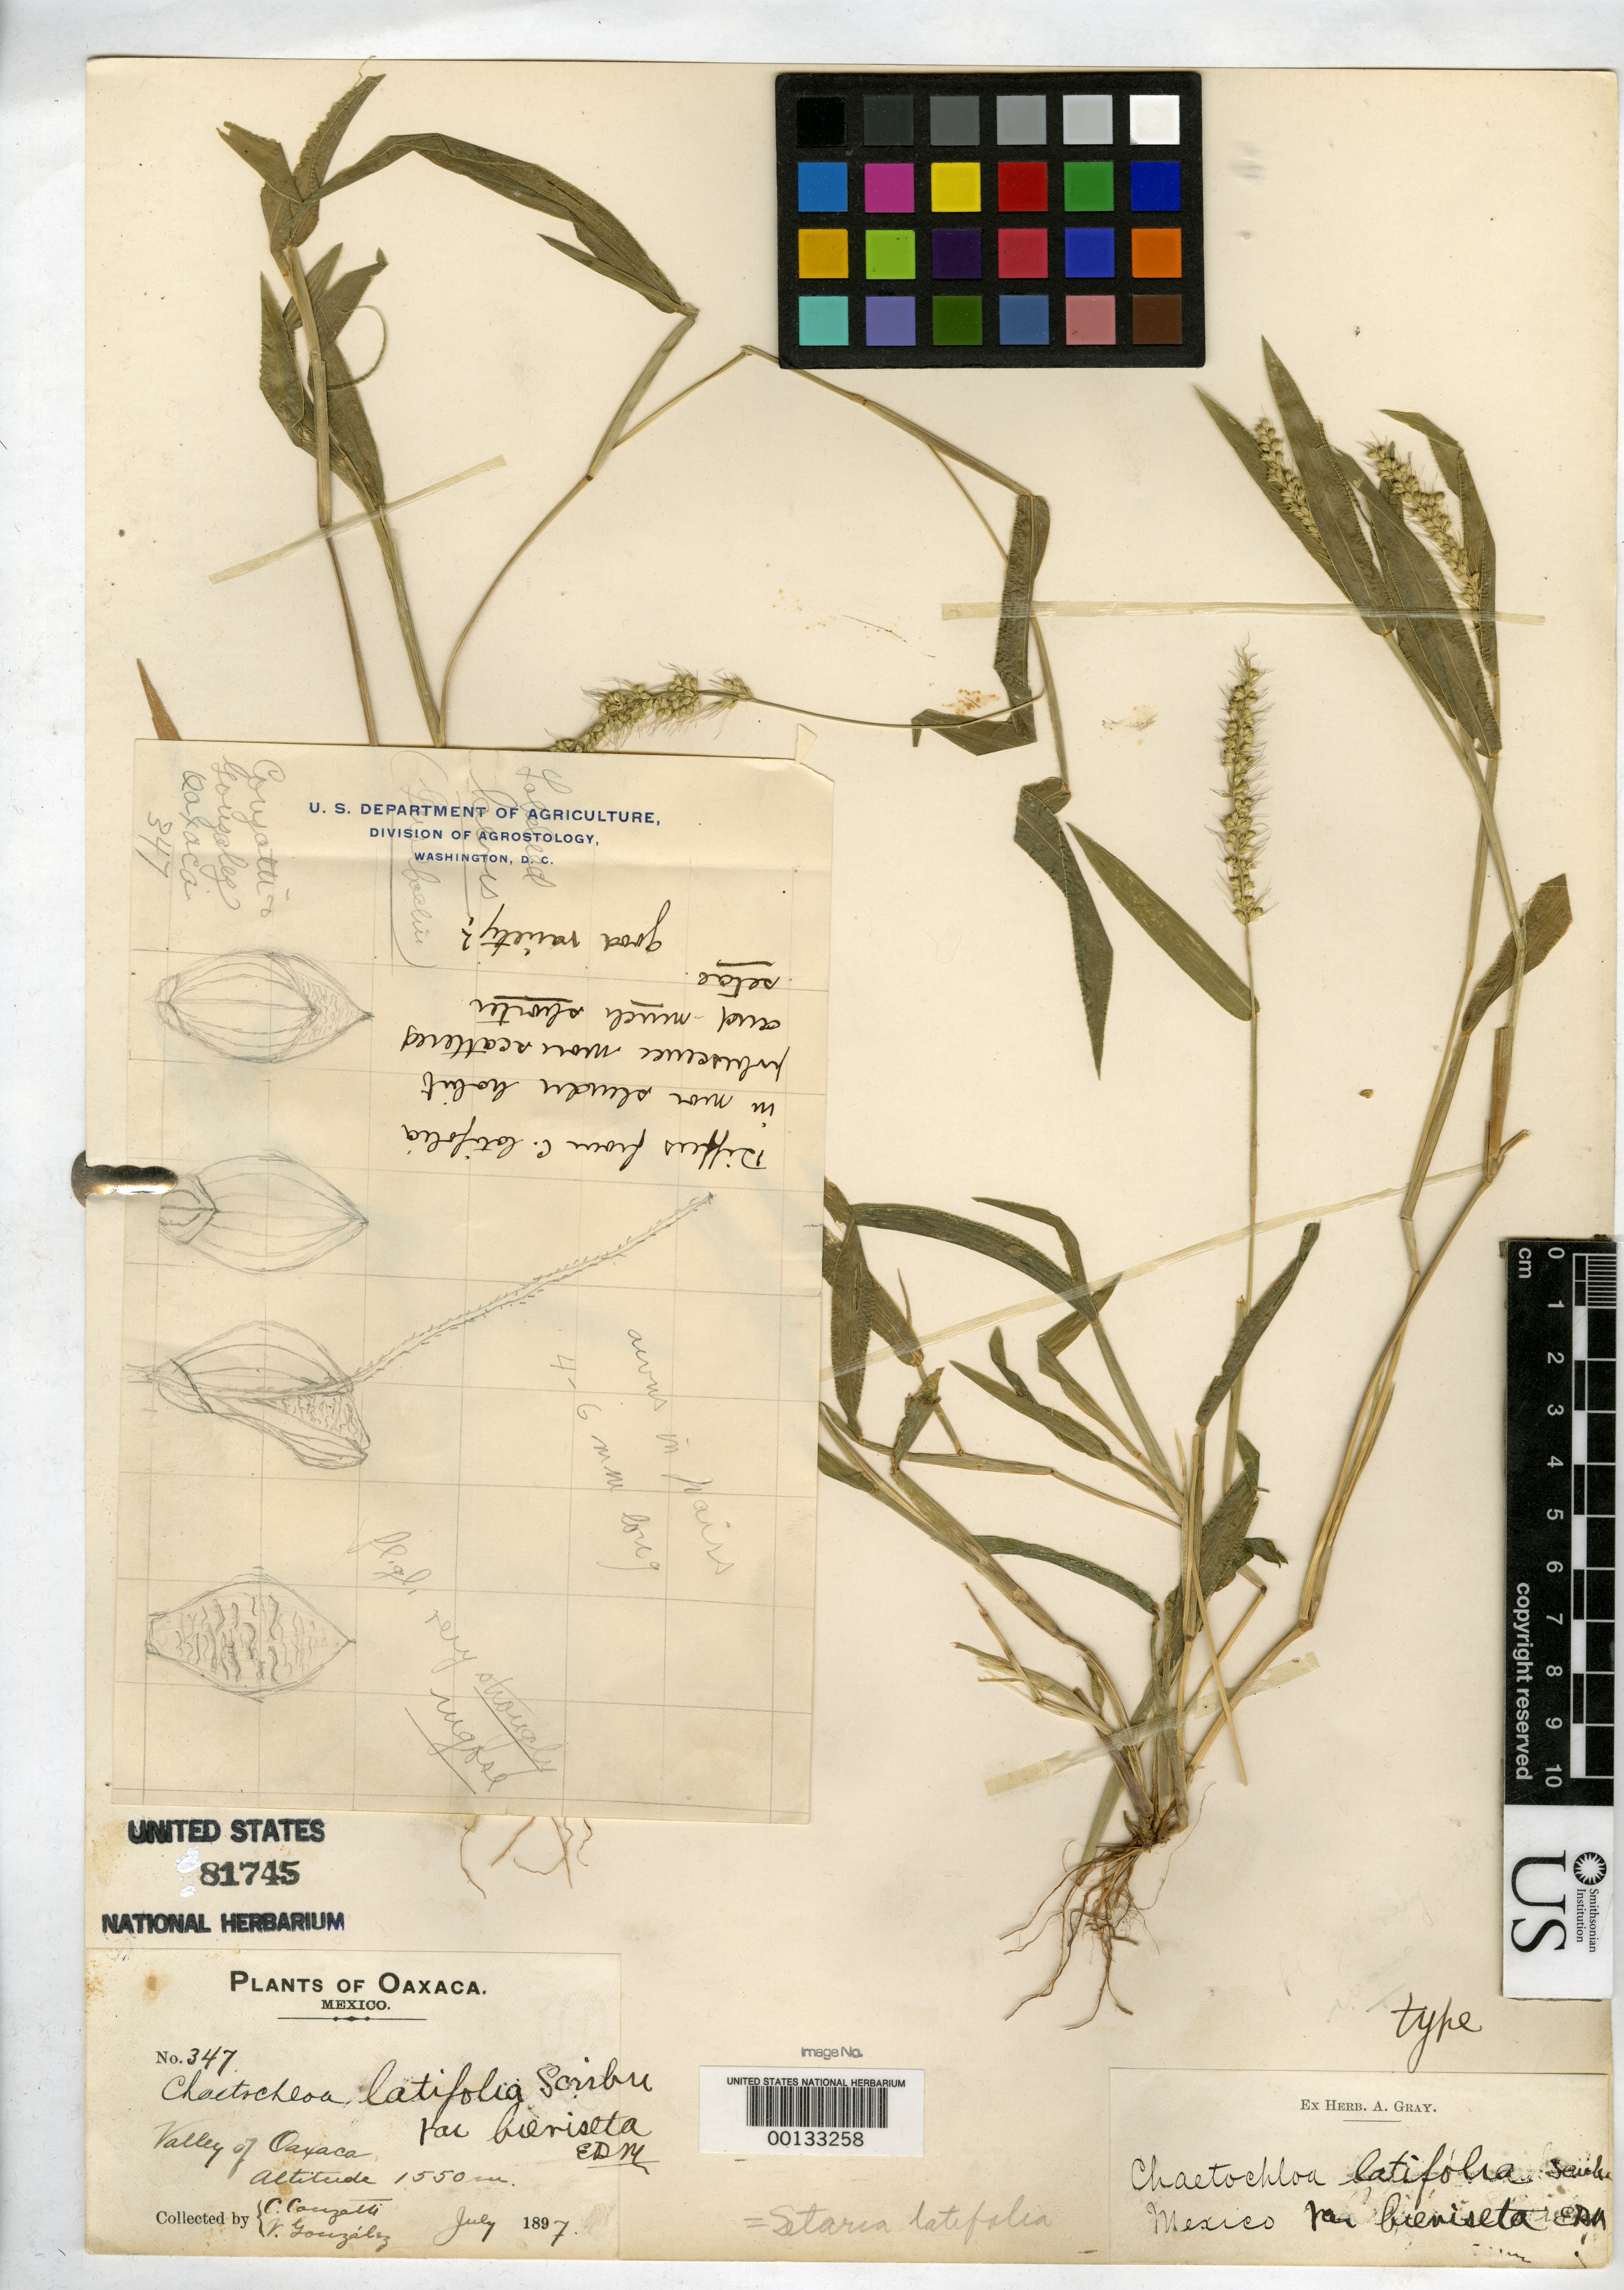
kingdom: Plantae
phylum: Tracheophyta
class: Liliopsida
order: Poales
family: Poaceae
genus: Chaetochloa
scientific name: Chaetochloa latifolia var. breviseta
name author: Merr. & Scribn.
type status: Syntype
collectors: C. Conzatti & V. Gonzalez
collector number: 347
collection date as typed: Jul 1897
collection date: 1897-07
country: Mexico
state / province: Oaxaca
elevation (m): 1550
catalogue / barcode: US 81745